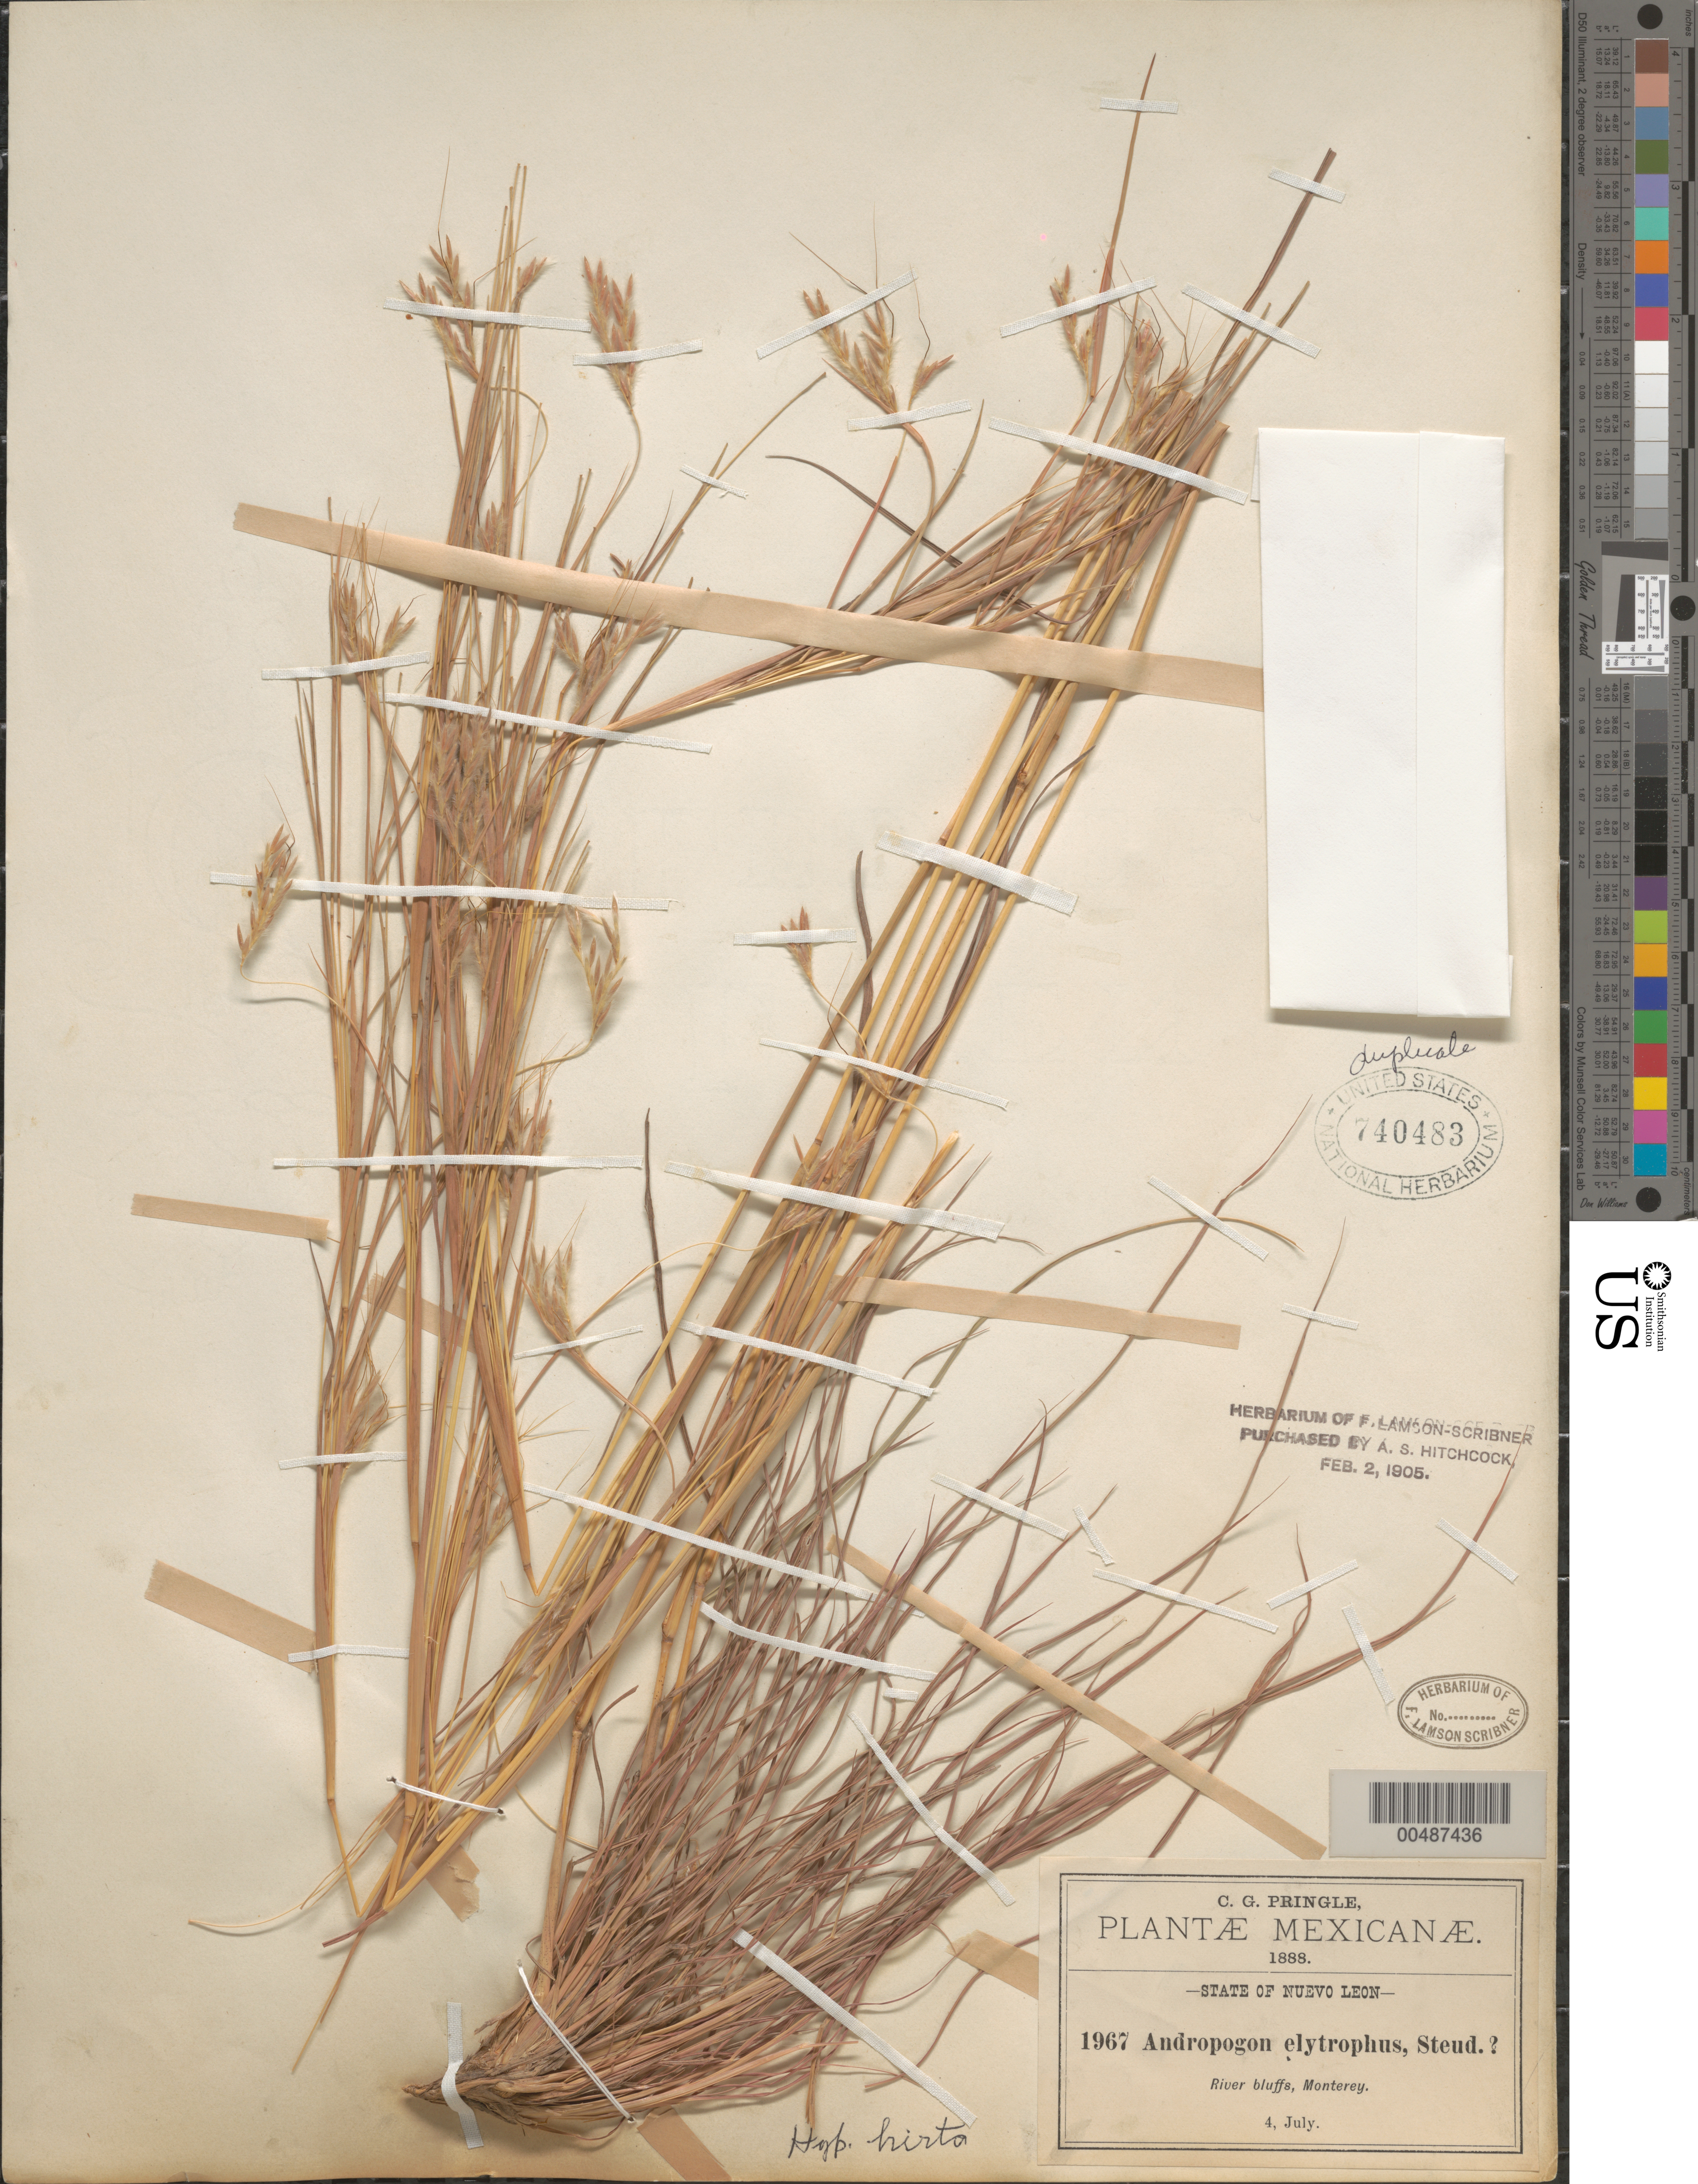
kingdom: Plantae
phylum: Tracheophyta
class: Liliopsida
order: Poales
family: Poaceae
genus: Hyparrhenia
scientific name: Hyparrhenia hirta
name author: (Nees) Stapf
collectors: C. G. Pringle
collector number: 1967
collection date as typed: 4 Jul 1888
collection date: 1888-07-04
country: Mexico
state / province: Nuevo León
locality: Monterey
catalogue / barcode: US 740483